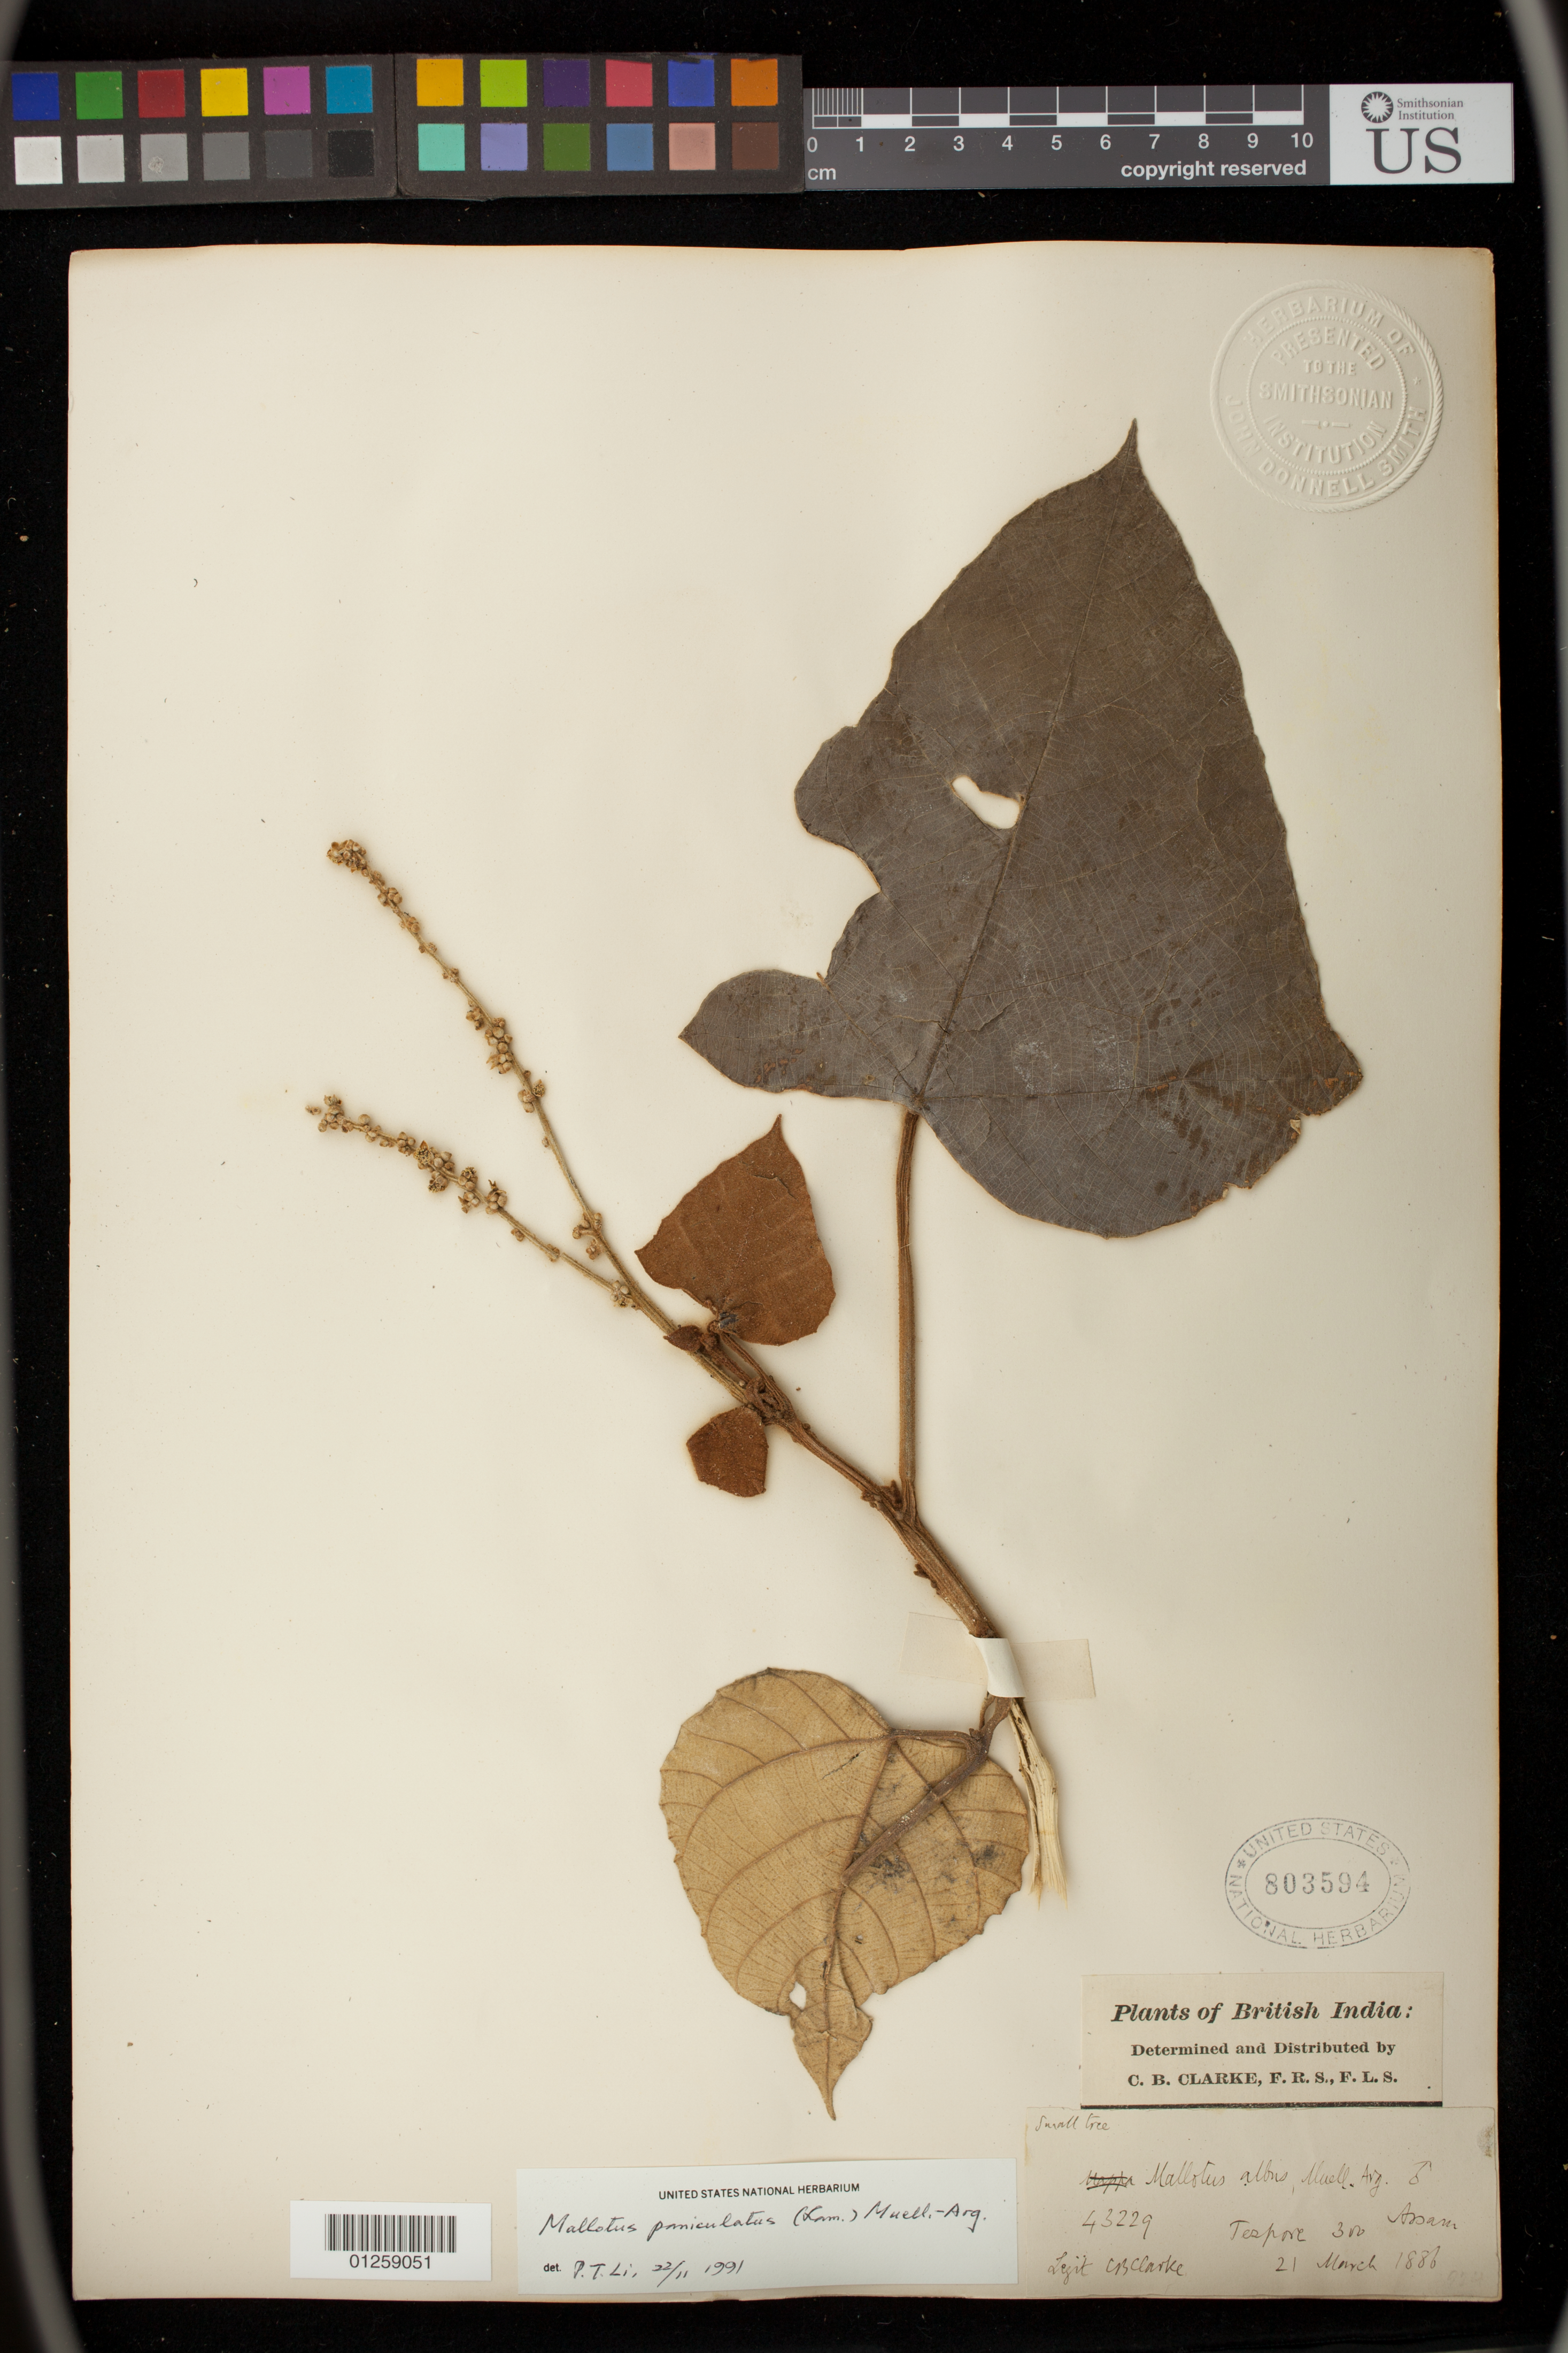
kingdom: Plantae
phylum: Tracheophyta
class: Magnoliopsida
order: Malpighiales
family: Euphorbiaceae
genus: Mallotus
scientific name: Mallotus paniculatus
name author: (Lam.) Müll. Arg.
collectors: C. B. Clarke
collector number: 43229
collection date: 1886-03-21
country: India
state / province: Assam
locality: Tespore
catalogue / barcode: US 803594